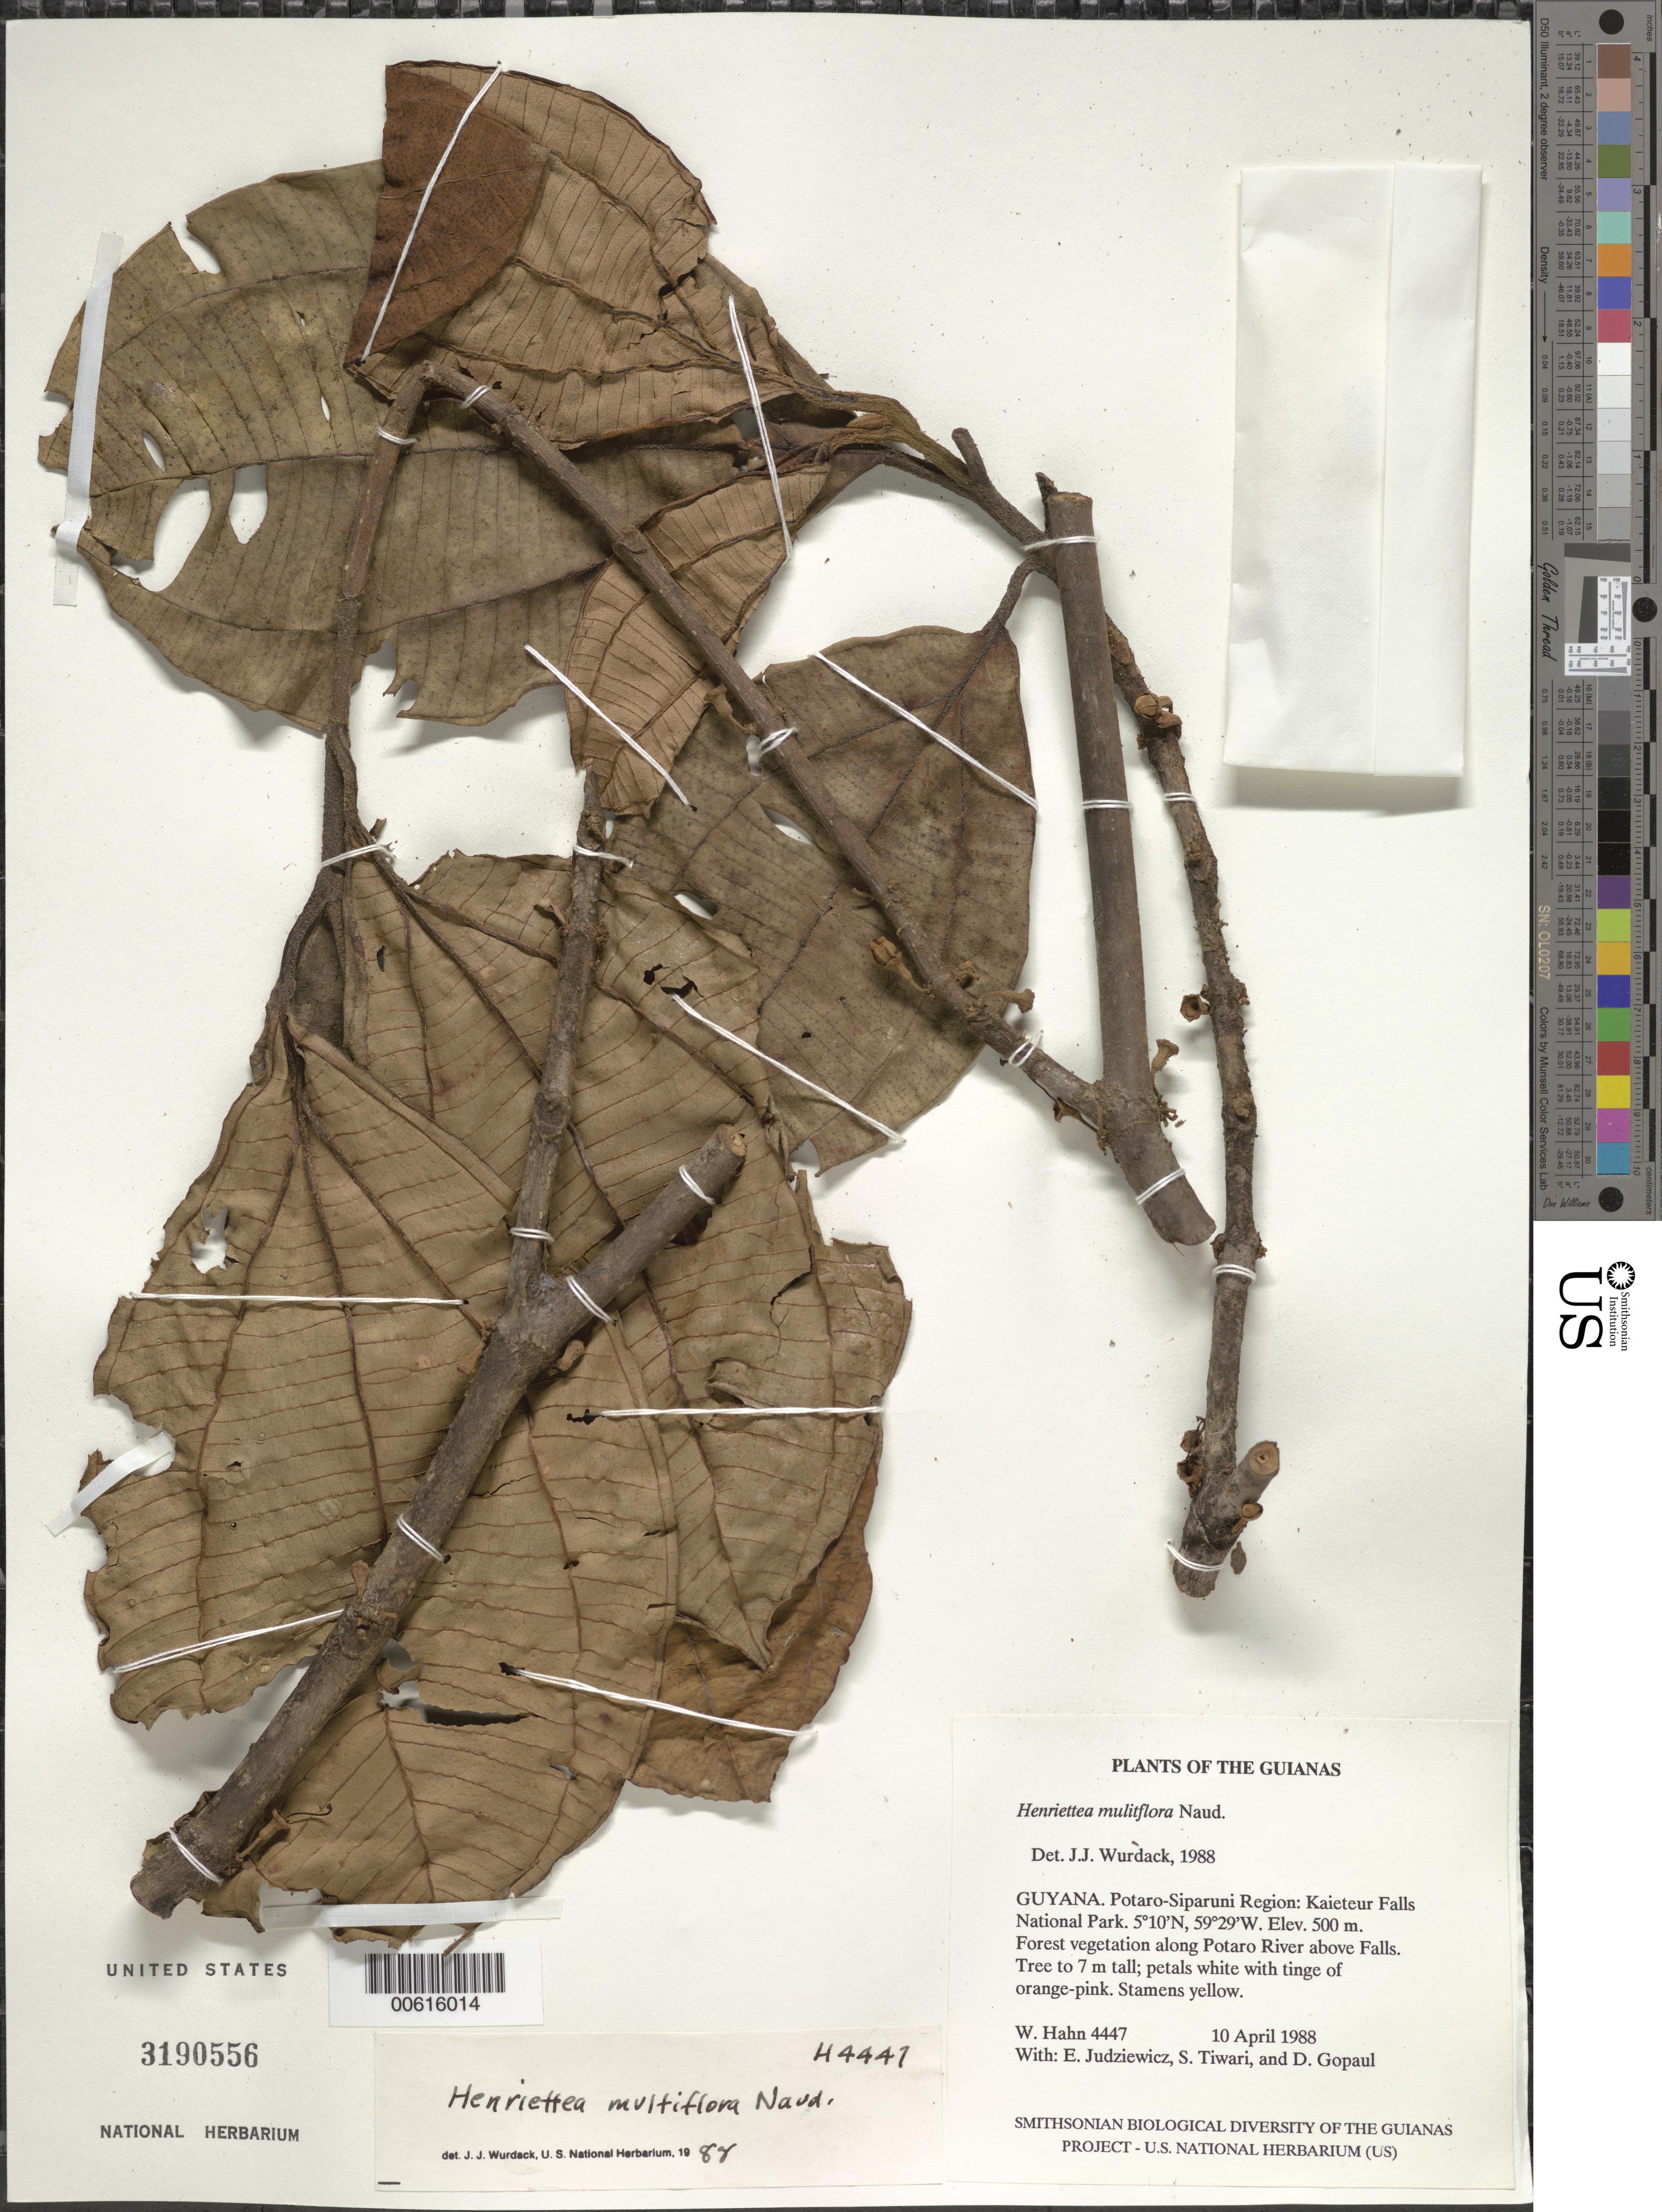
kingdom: Plantae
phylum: Tracheophyta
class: Magnoliopsida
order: Myrtales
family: Melastomataceae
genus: Henriettea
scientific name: Henriettea multiflora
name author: Naudin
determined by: Wurdack, John J., (US), US (UNITED STATES)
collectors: W. Hahn, E. J. Judziewicz, S. Tiwari & D. Gopaul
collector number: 4447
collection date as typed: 10 April 1988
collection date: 1988-04-10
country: Guyana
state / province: Potaro-Siparuni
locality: Kaieteur Falls National Park. Along Potaro River above falls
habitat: Forest vegetation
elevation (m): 500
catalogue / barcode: US 3190556